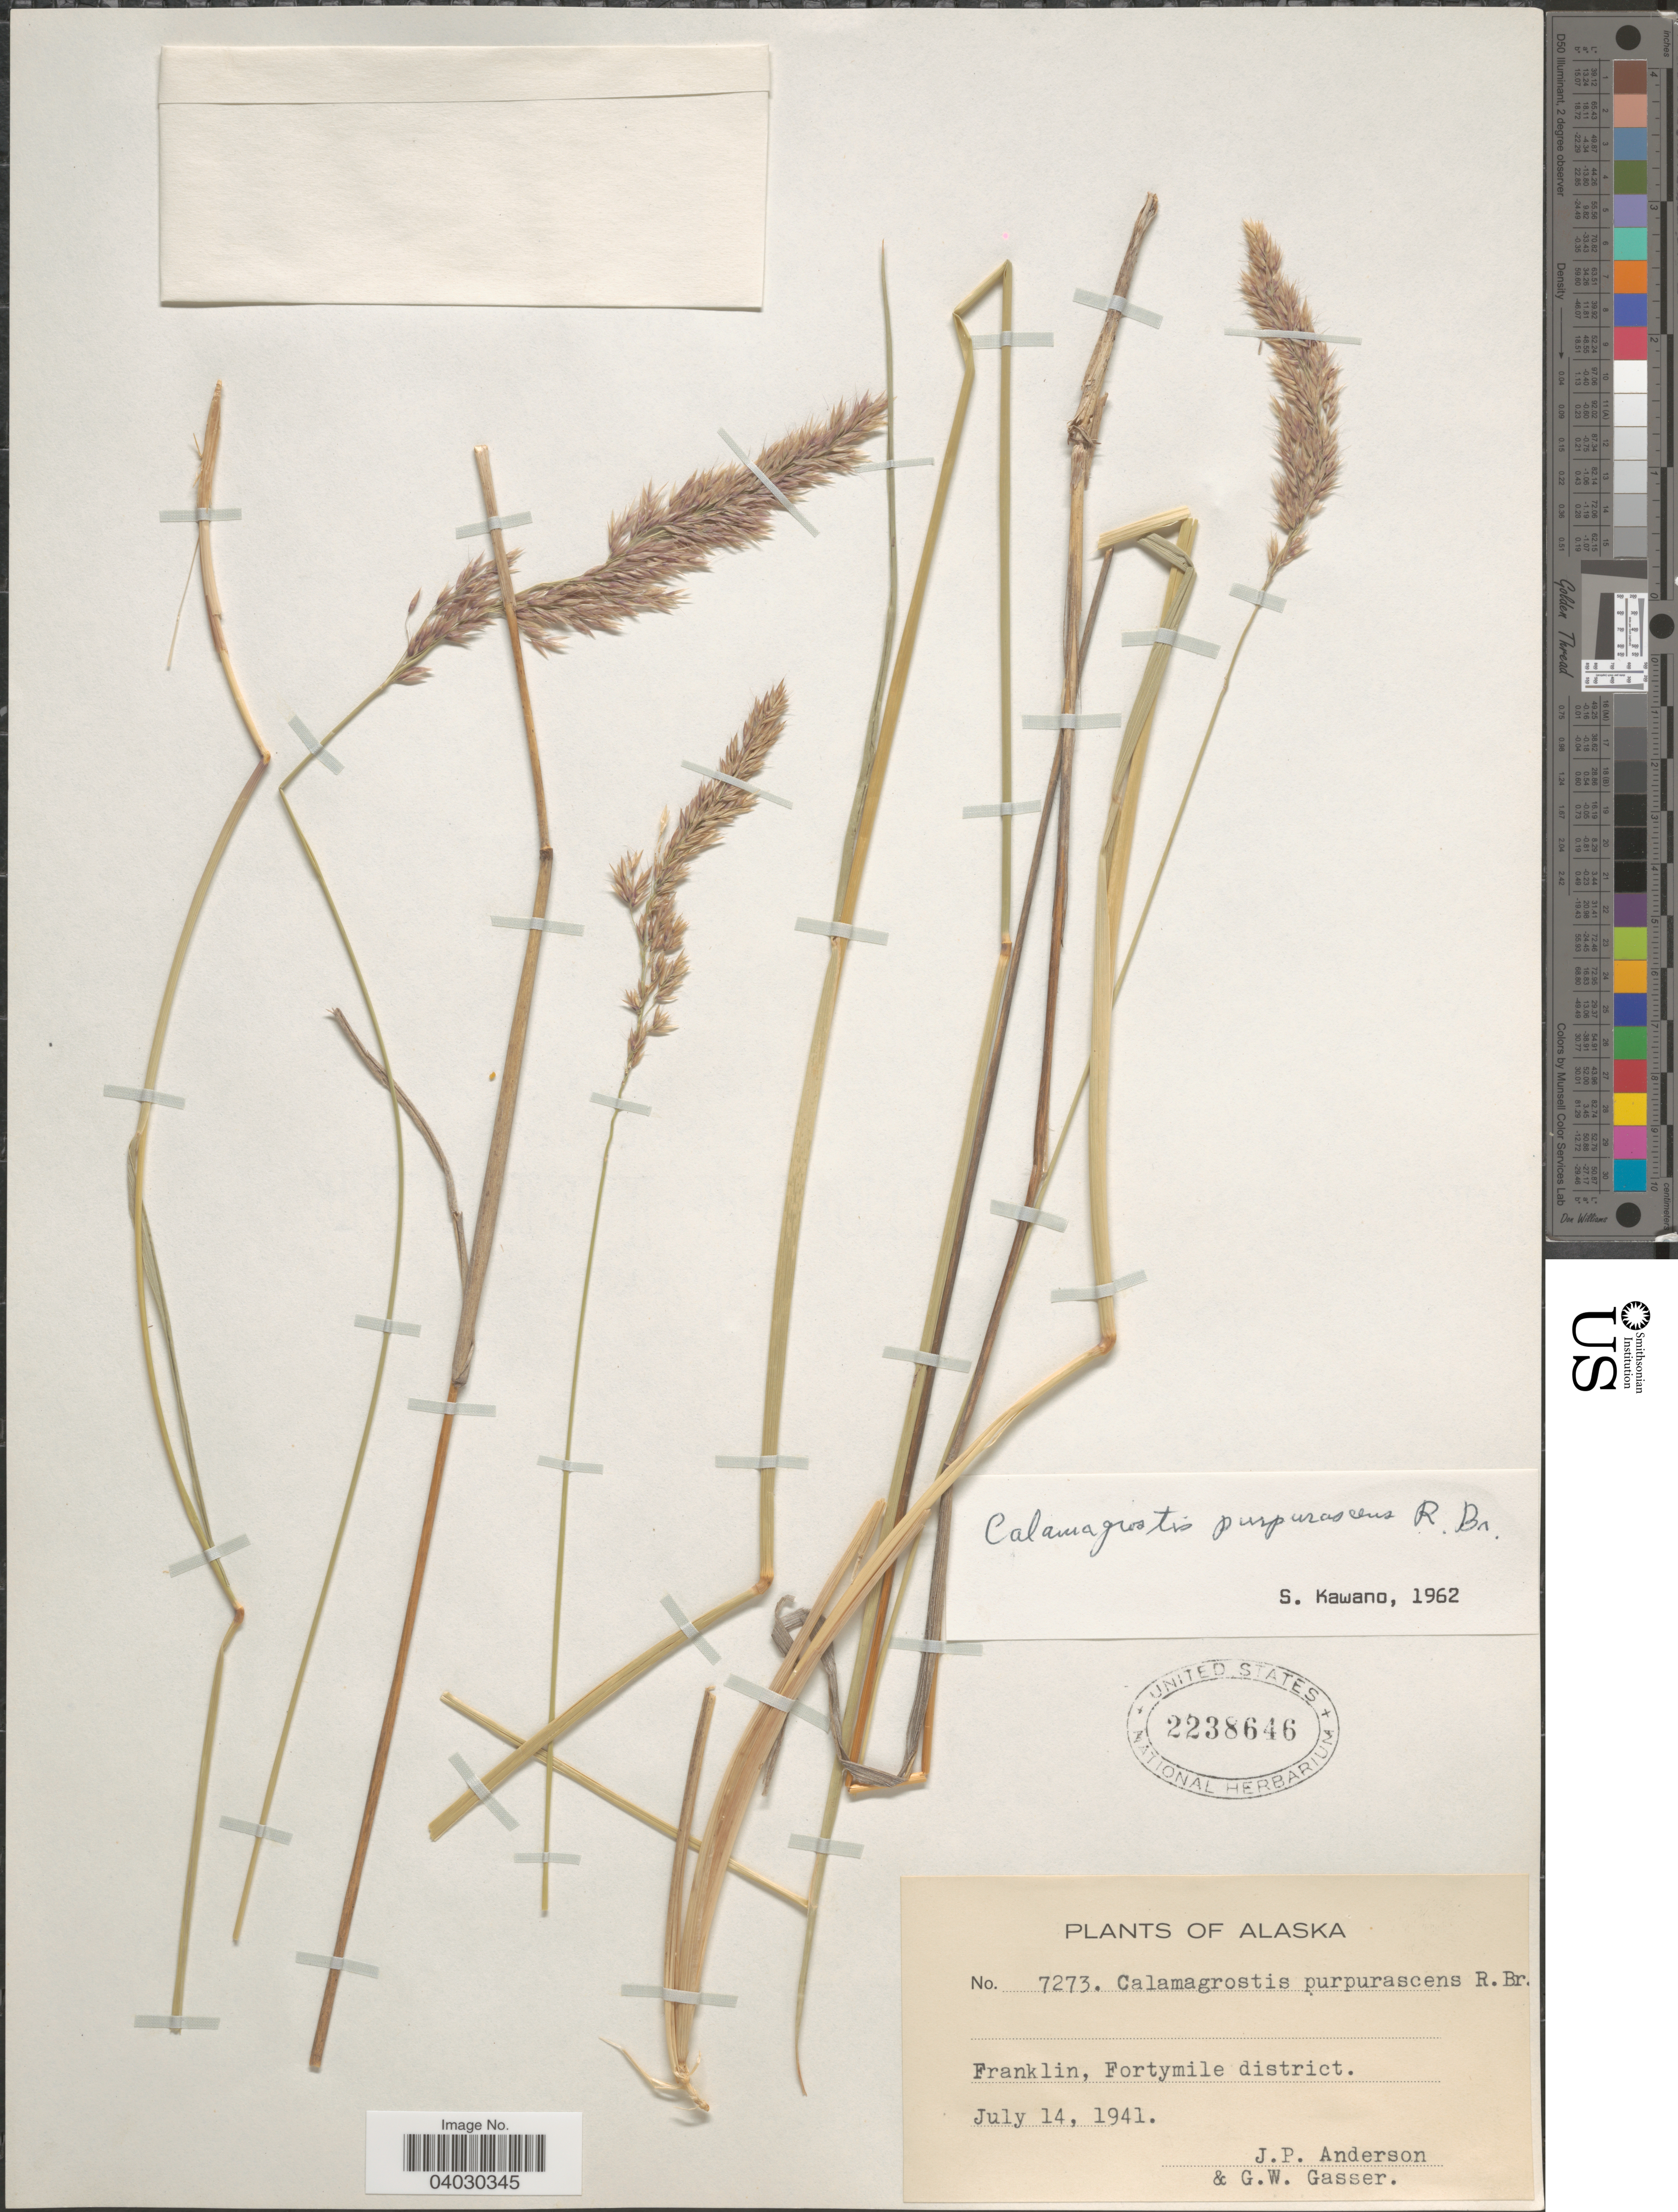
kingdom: Plantae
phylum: Tracheophyta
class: Liliopsida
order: Poales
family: Poaceae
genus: Calamagrostis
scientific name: Calamagrostis purpurascens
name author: R. Br.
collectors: J. P. Anderson & G. Gasser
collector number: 7273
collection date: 1941-07-14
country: United States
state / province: Alaska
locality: Franklin, Fortymile district.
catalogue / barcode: US 2238646